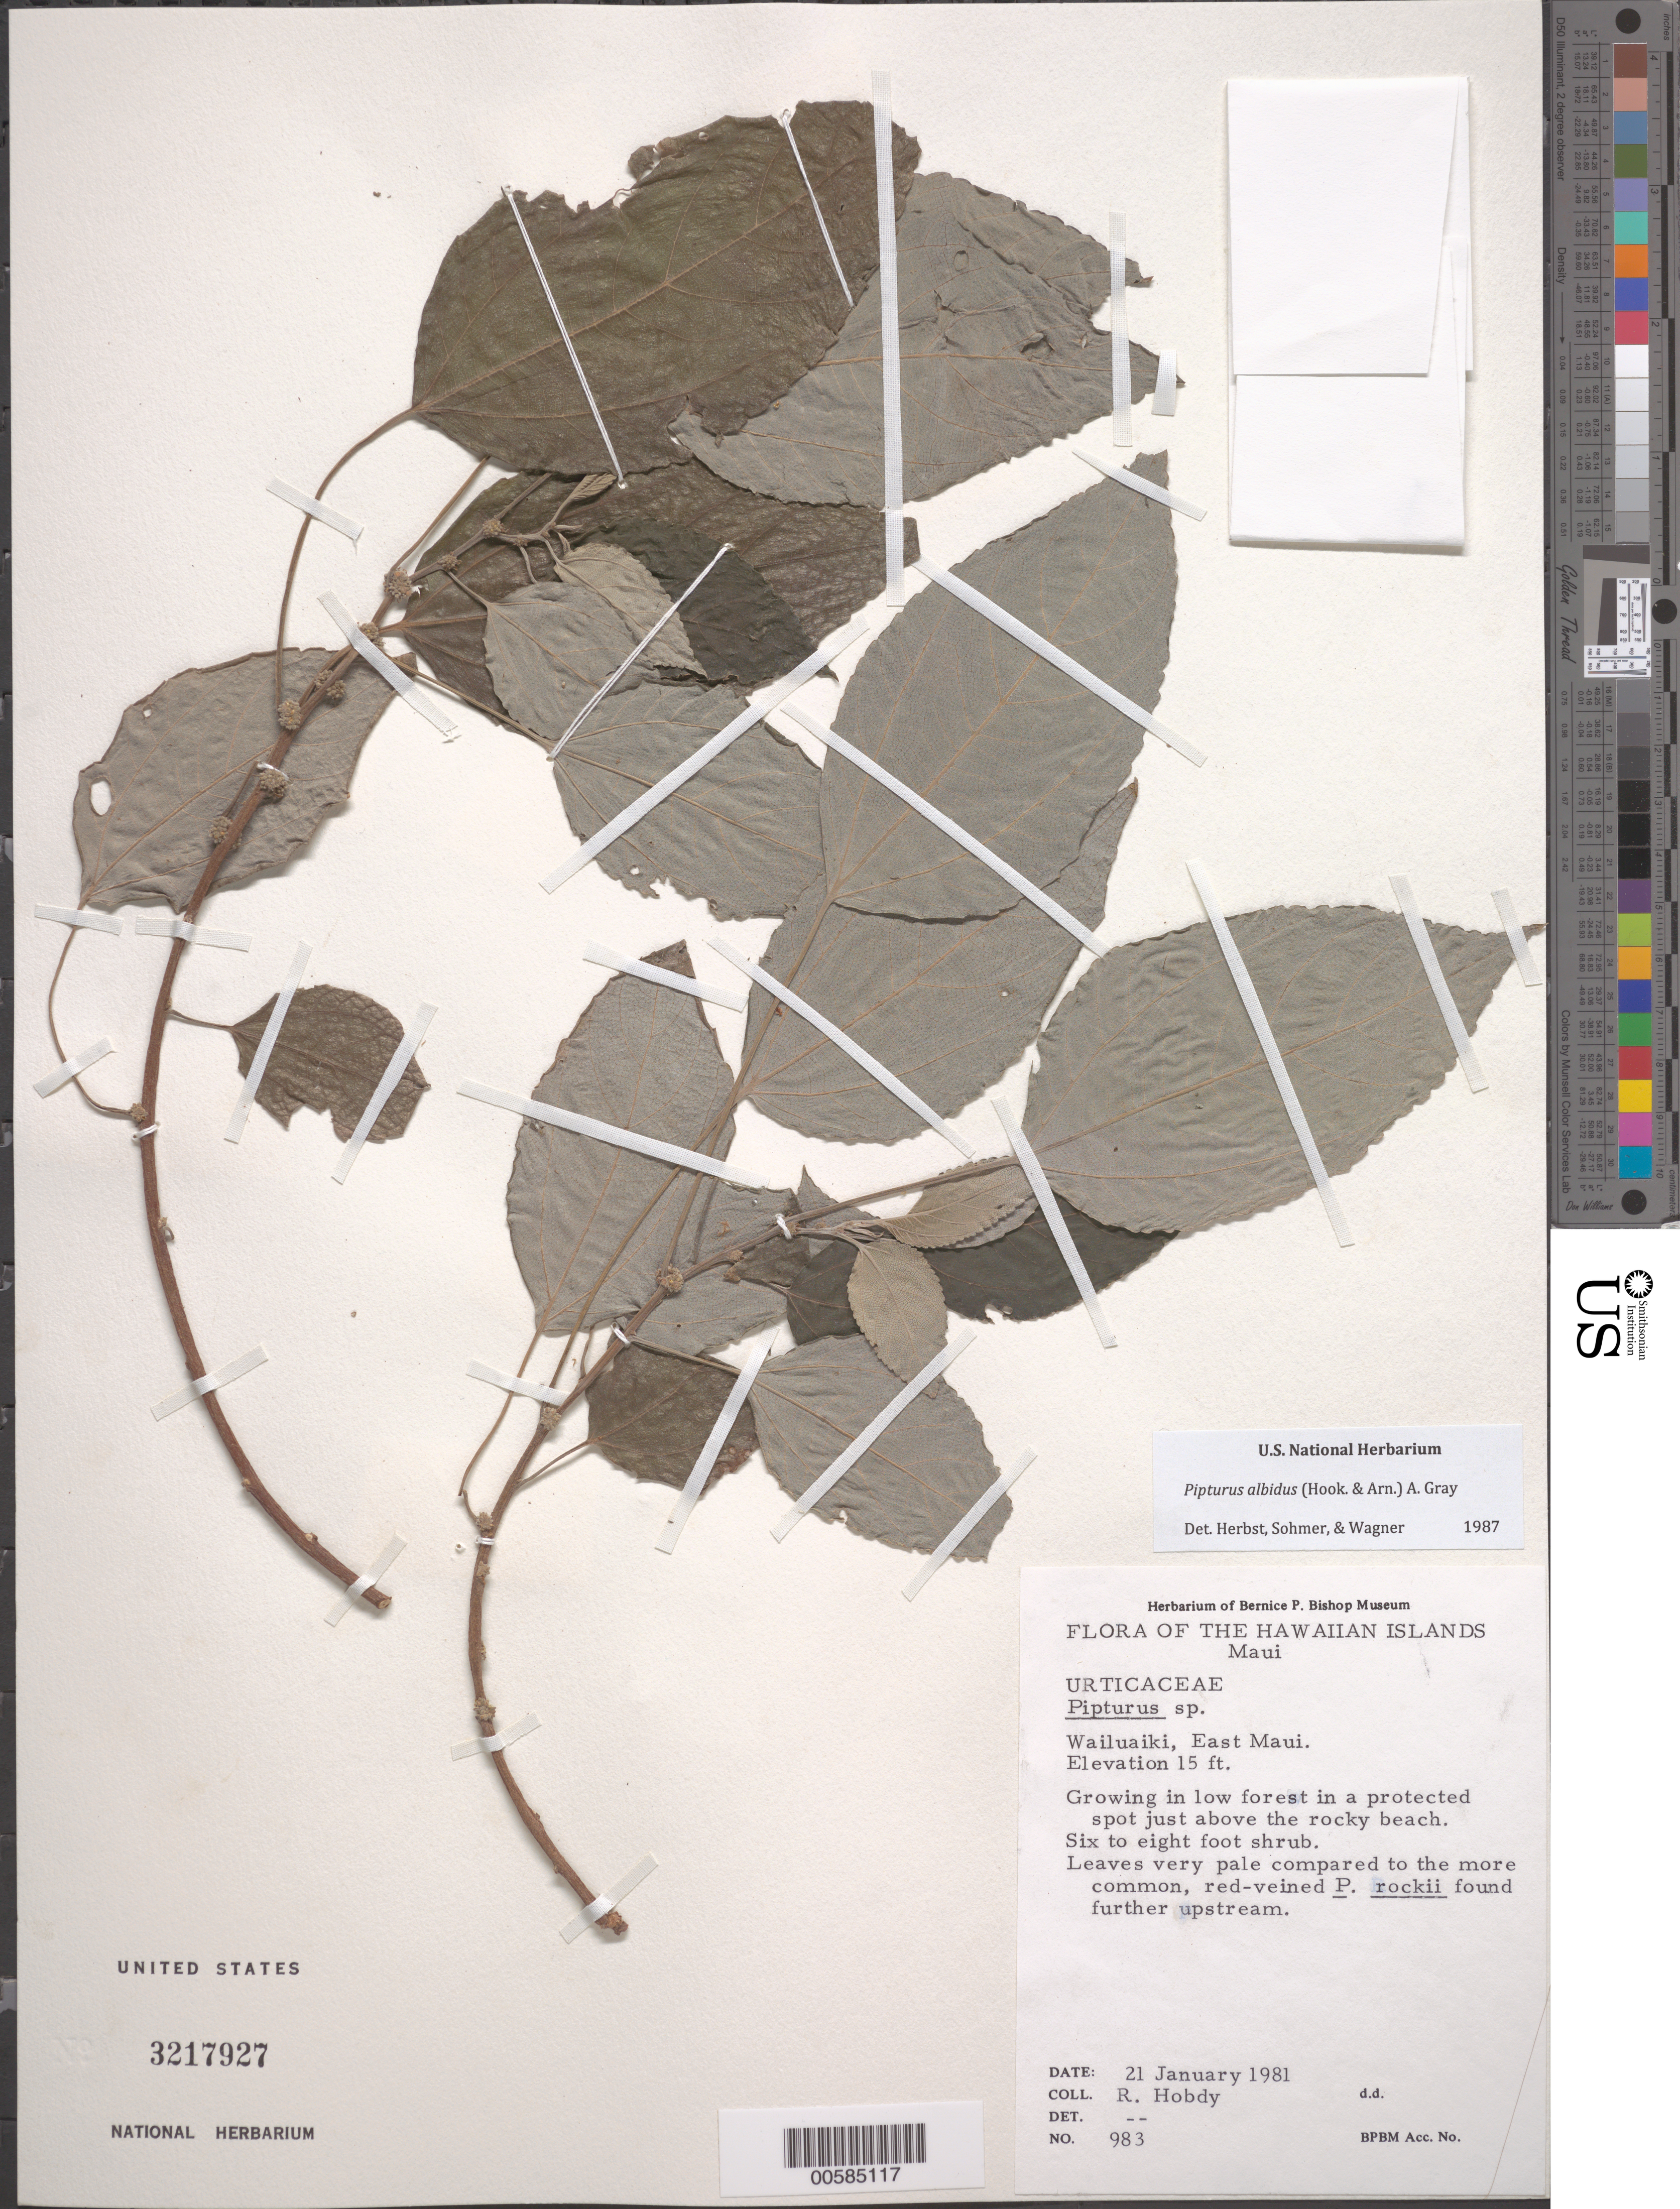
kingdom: Plantae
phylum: Tracheophyta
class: Magnoliopsida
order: Rosales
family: Urticaceae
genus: Pipturus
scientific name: Pipturus albidus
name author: (Hook. & Arn.) A. Gray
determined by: Herbst, D. R.; Sohmer, S. H.; Wagner, W. L.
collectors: R. Hobdy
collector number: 983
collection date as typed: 21 Jan 1981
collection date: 1981-01-21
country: United States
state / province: Hawaii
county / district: Maui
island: Maui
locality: Wailuaiki, E Maui.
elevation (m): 5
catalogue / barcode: US 3217927